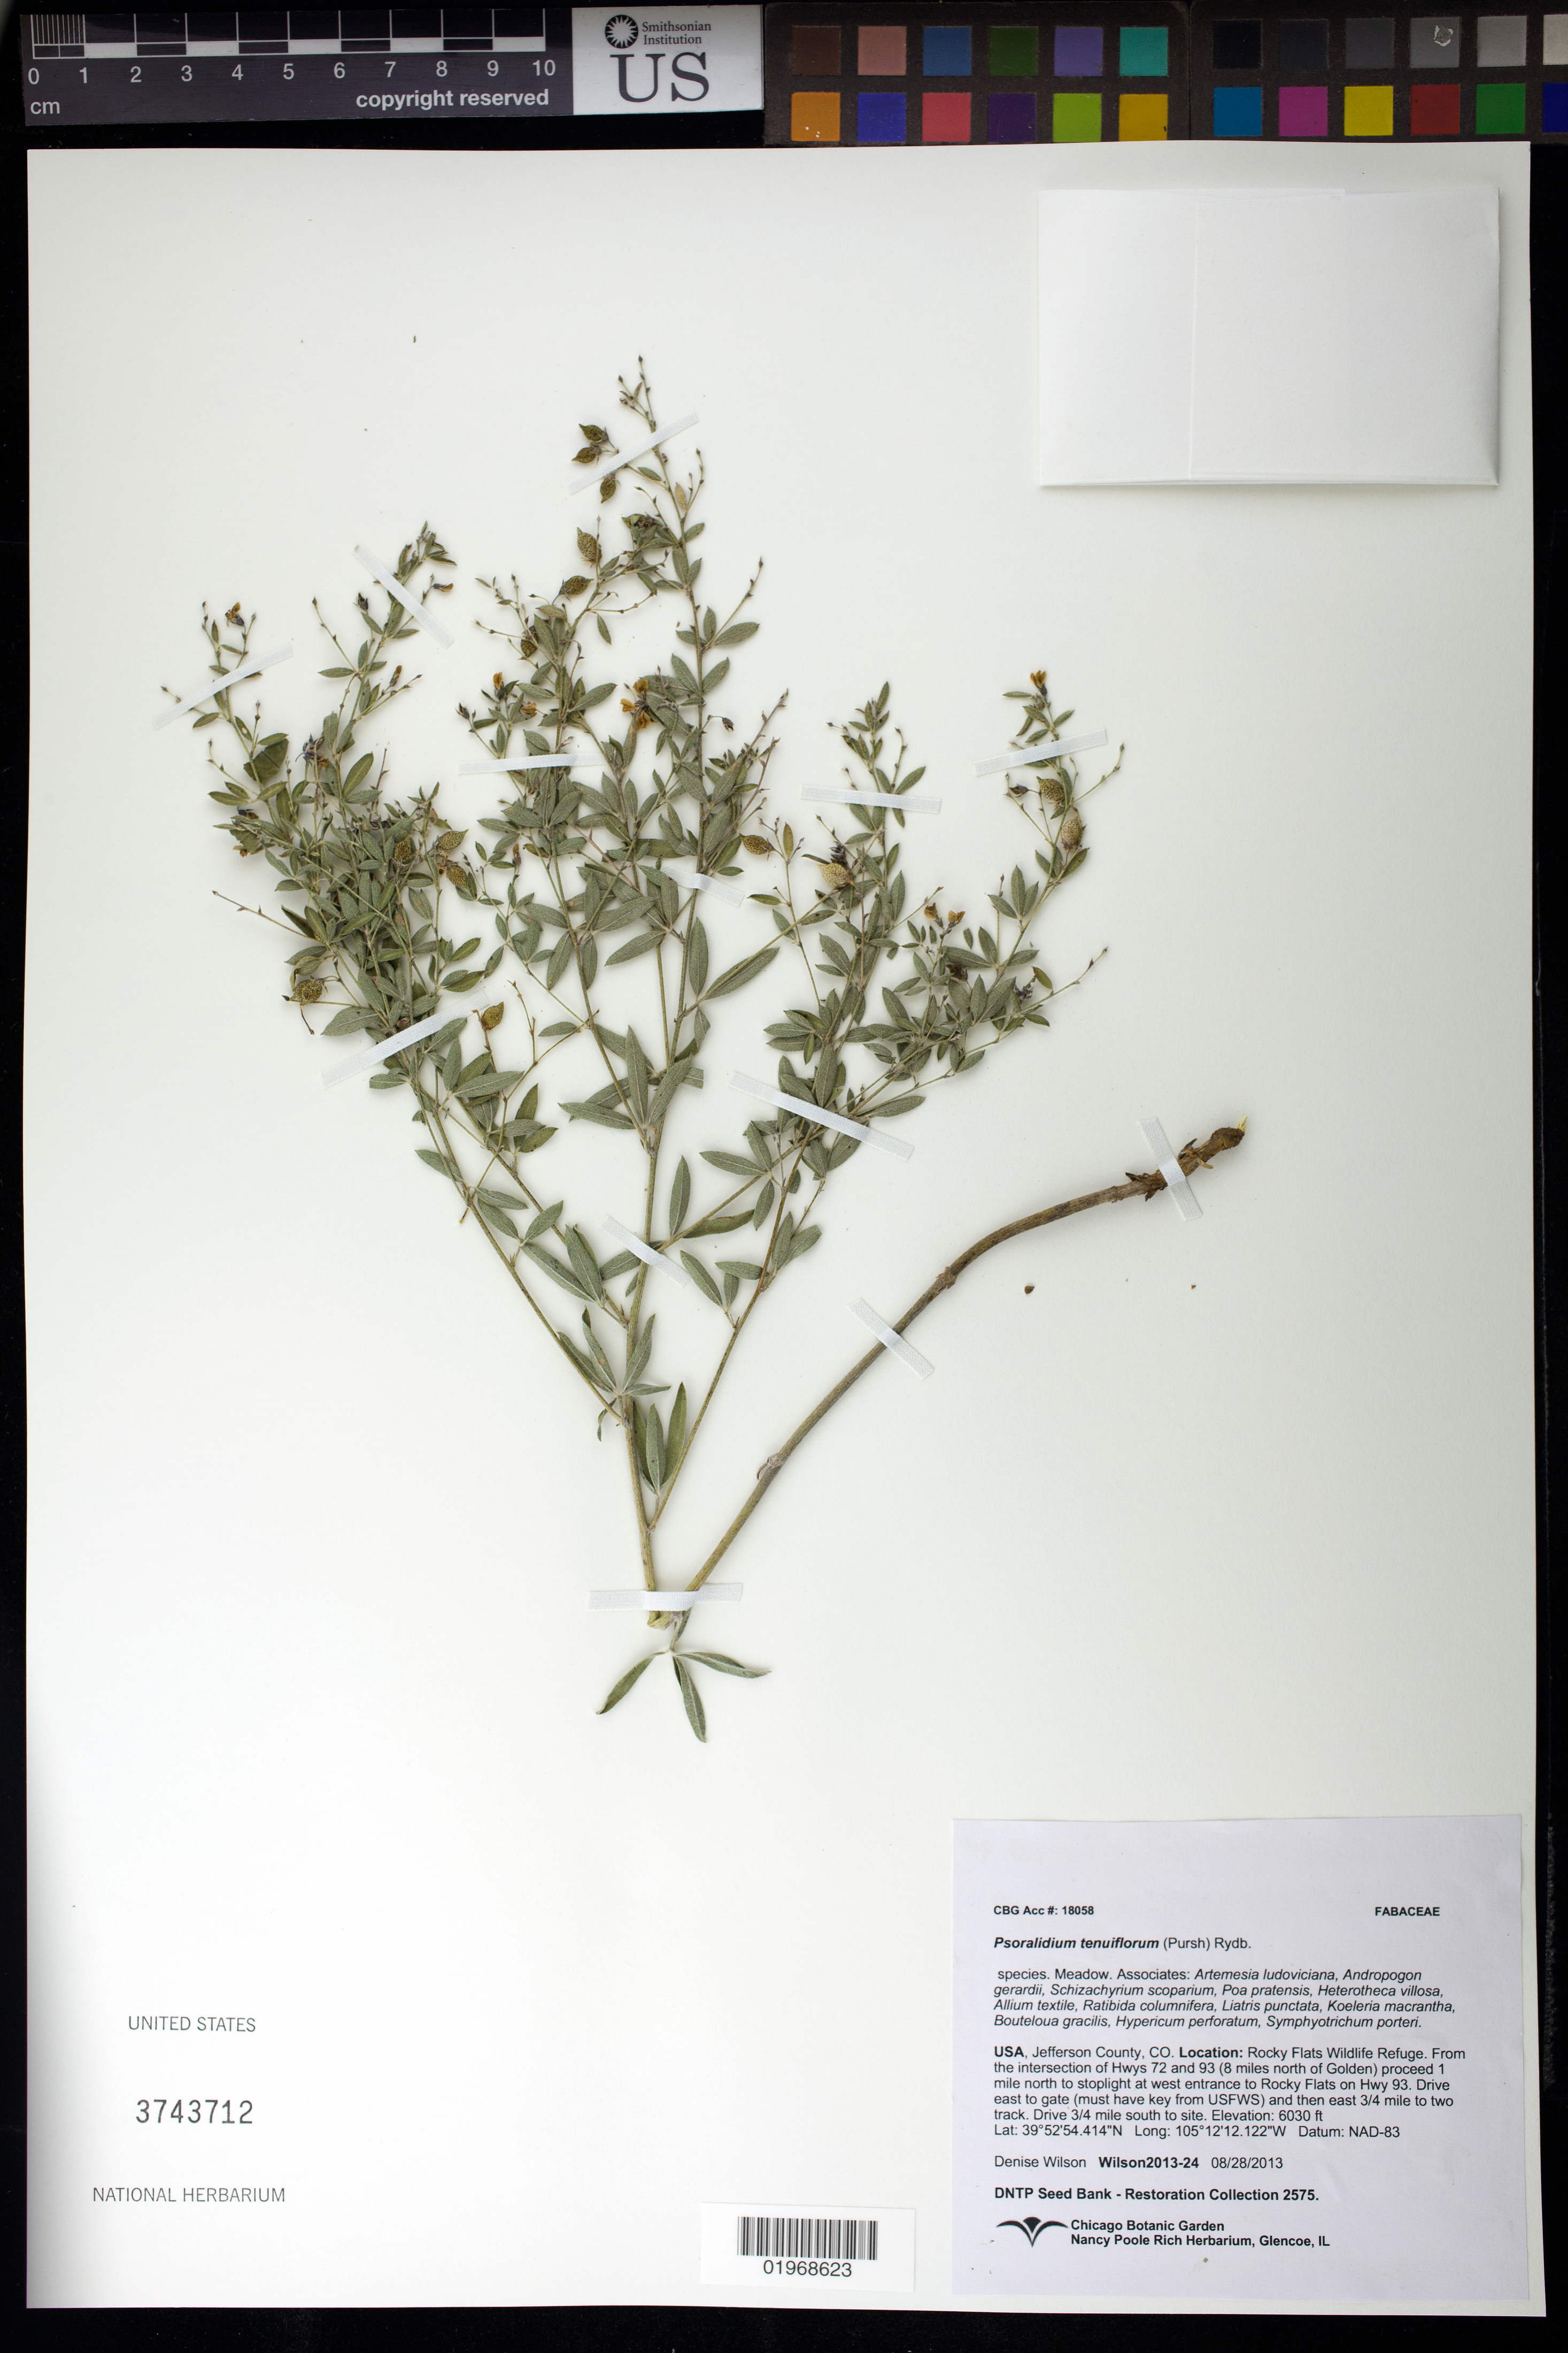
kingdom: Plantae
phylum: Tracheophyta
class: Magnoliopsida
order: Fabales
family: Fabaceae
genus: Psoralidium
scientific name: Psoralidium tenuiflorum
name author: (Pursh) Rydb.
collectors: D. Wilson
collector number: Wilson2013-24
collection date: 2013-08-28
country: United States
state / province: Colorado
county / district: Jefferson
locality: Rocky Flats Wildlife Refuge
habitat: Meadow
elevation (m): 1838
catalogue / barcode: US 3743712